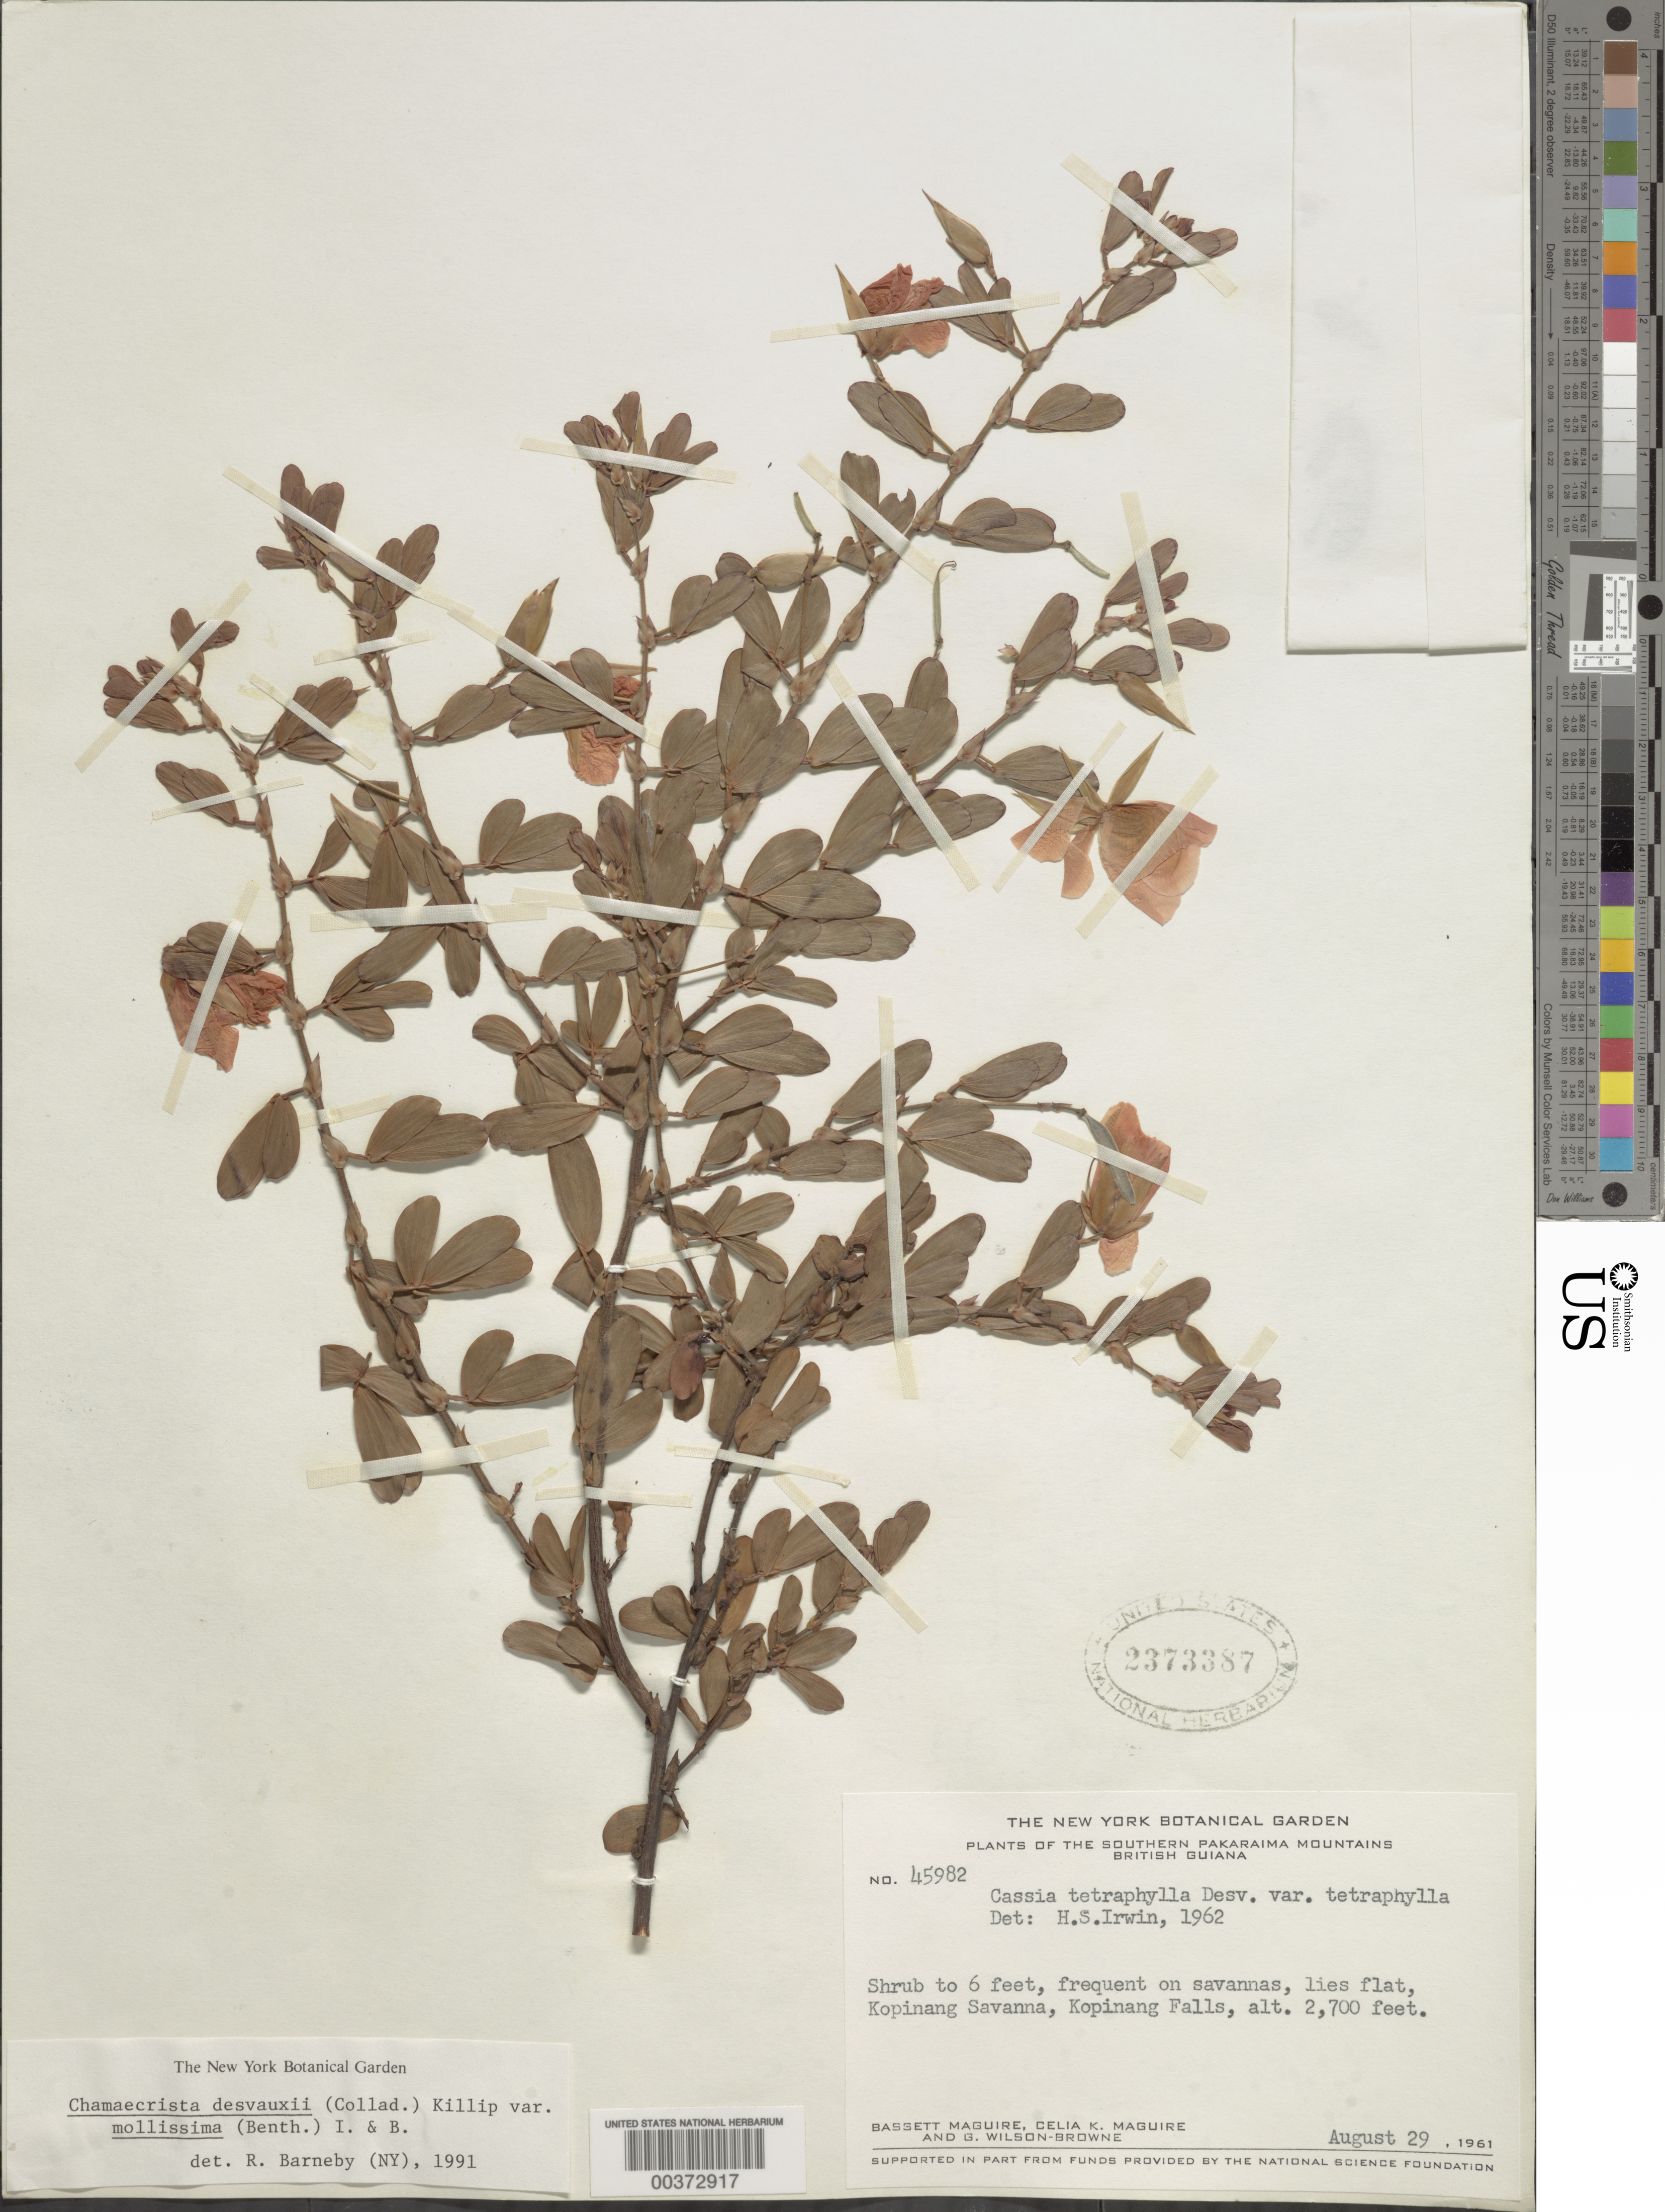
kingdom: Plantae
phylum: Tracheophyta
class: Magnoliopsida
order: Fabales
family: Fabaceae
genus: Chamaecrista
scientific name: Chamaecrista desvauxii var. mollissima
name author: (Benth.) H.S. Irwin & Barneby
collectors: B. Maguire, C. K. Maguire & G. Wilson-Browne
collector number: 45982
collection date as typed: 29 Aug 1961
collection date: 1961-08-29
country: Guyana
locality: Kopinang savanna, kopinang falls; southern pakaraima mountains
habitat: Savannas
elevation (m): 823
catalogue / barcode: US 2373387